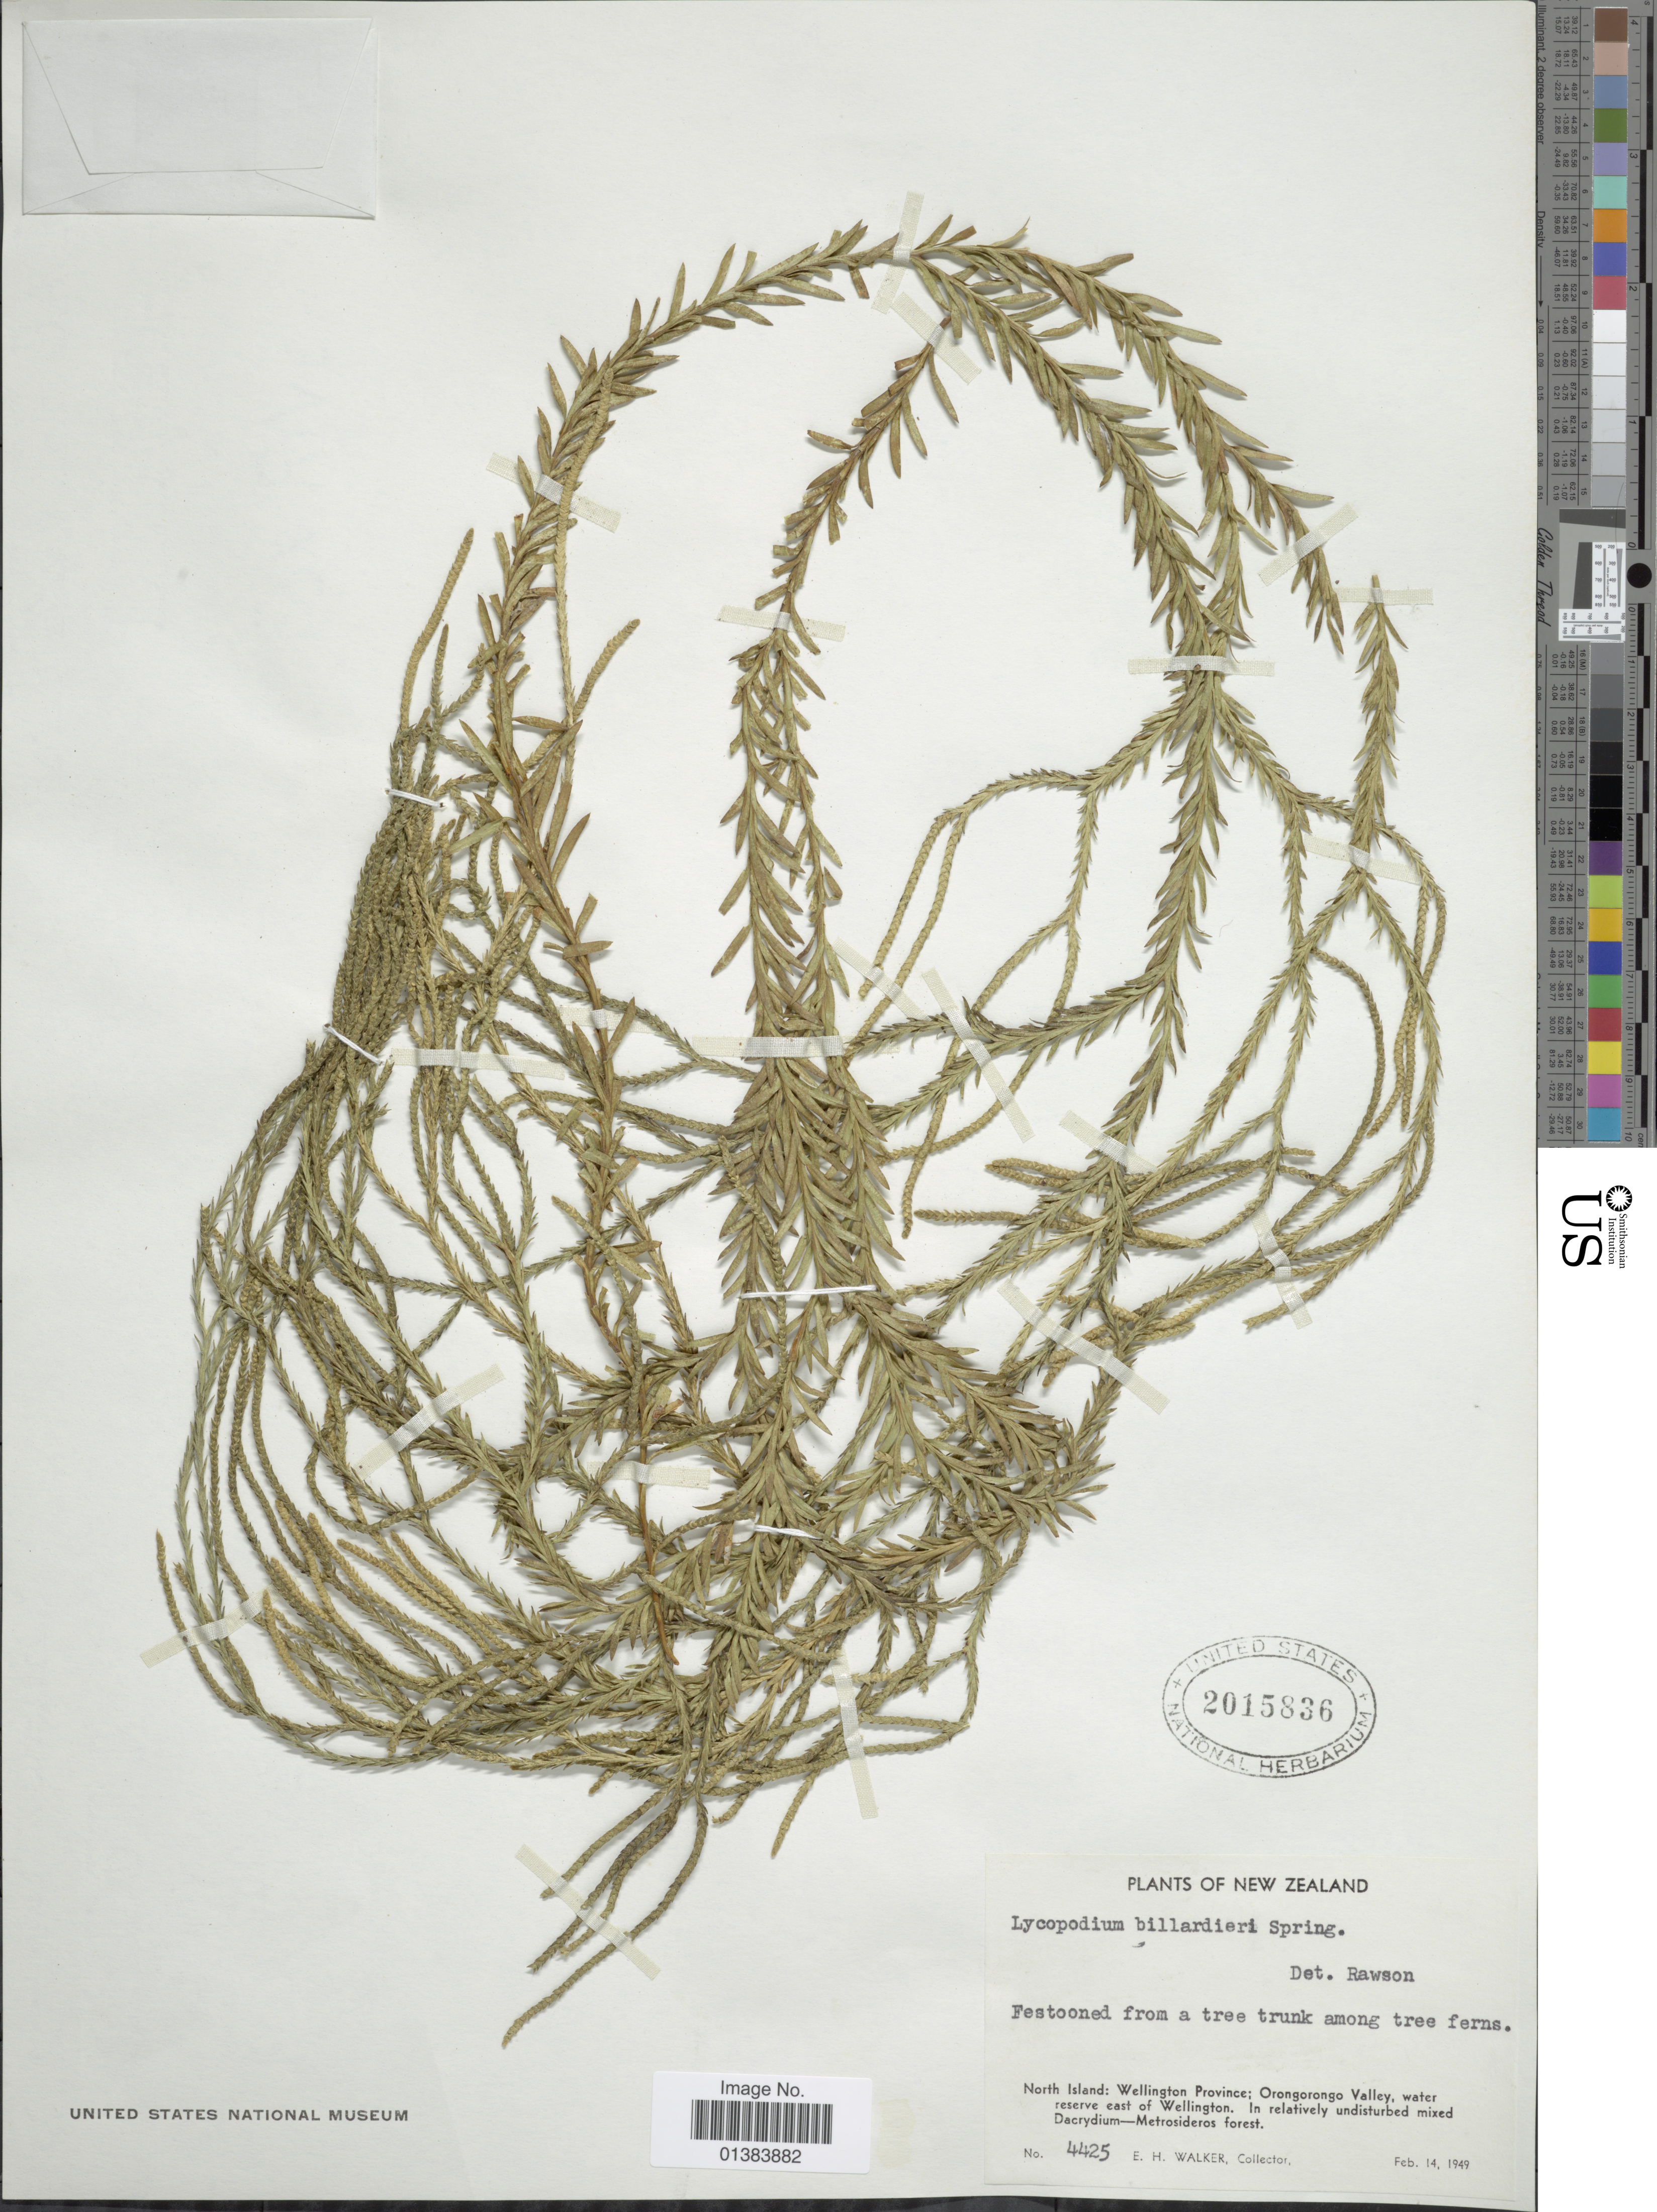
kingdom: Plantae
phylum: Tracheophyta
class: Lycopodiopsida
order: Lycopodiales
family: Lycopodiaceae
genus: Phlegmariurus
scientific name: Phlegmariurus varius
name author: (R. Br.) A. R. Field & Bostock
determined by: Field, A. R.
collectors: E. H. Walker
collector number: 4425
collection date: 1949-02-14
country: New Zealand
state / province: Wellington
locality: North Island: Orongorongo Valley, water reserve east of Wellington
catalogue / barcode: US 2015836